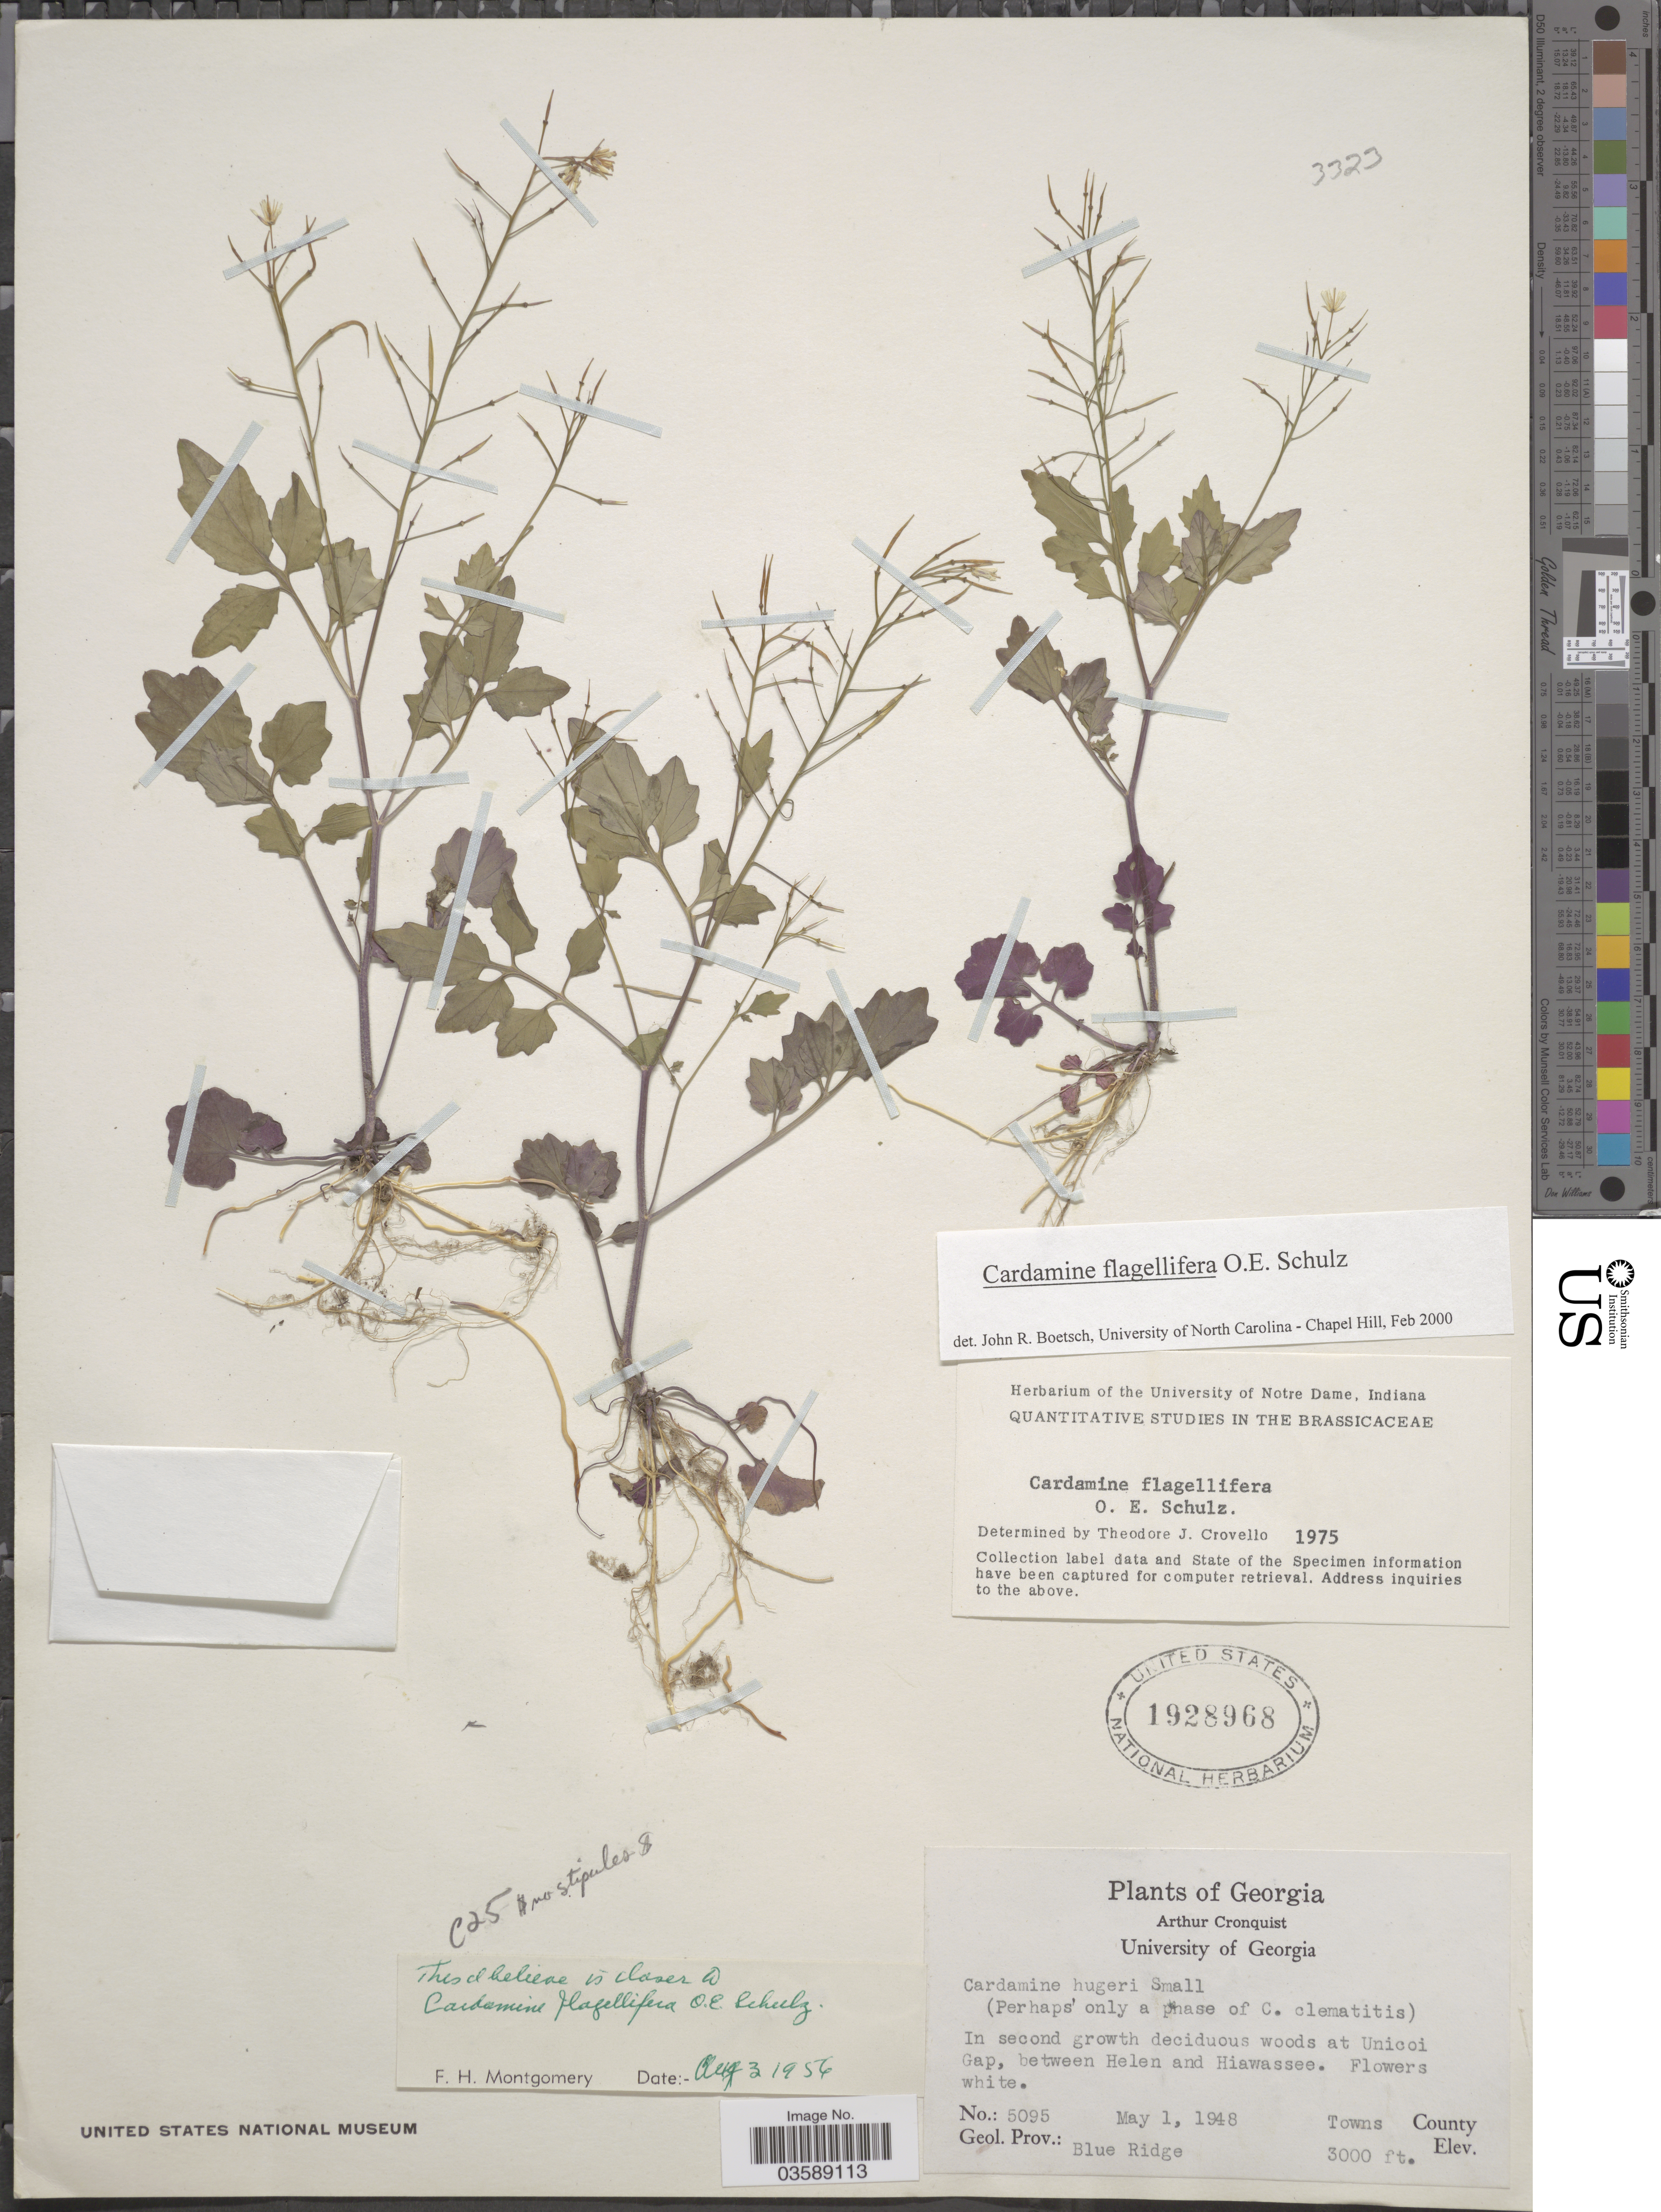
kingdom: Plantae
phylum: Tracheophyta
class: Magnoliopsida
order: Brassicales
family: Brassicaceae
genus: Cardamine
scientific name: Cardamine flagellifera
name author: O.E. Schulz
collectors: A. J. Cronquist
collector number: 5095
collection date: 1948-05-01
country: United States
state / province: Georgia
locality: At Unicoi Gap, between Helen and Hiawassee. Towns County.Geol. Prov.: Blue Ridge.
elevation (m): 914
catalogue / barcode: US 1928968